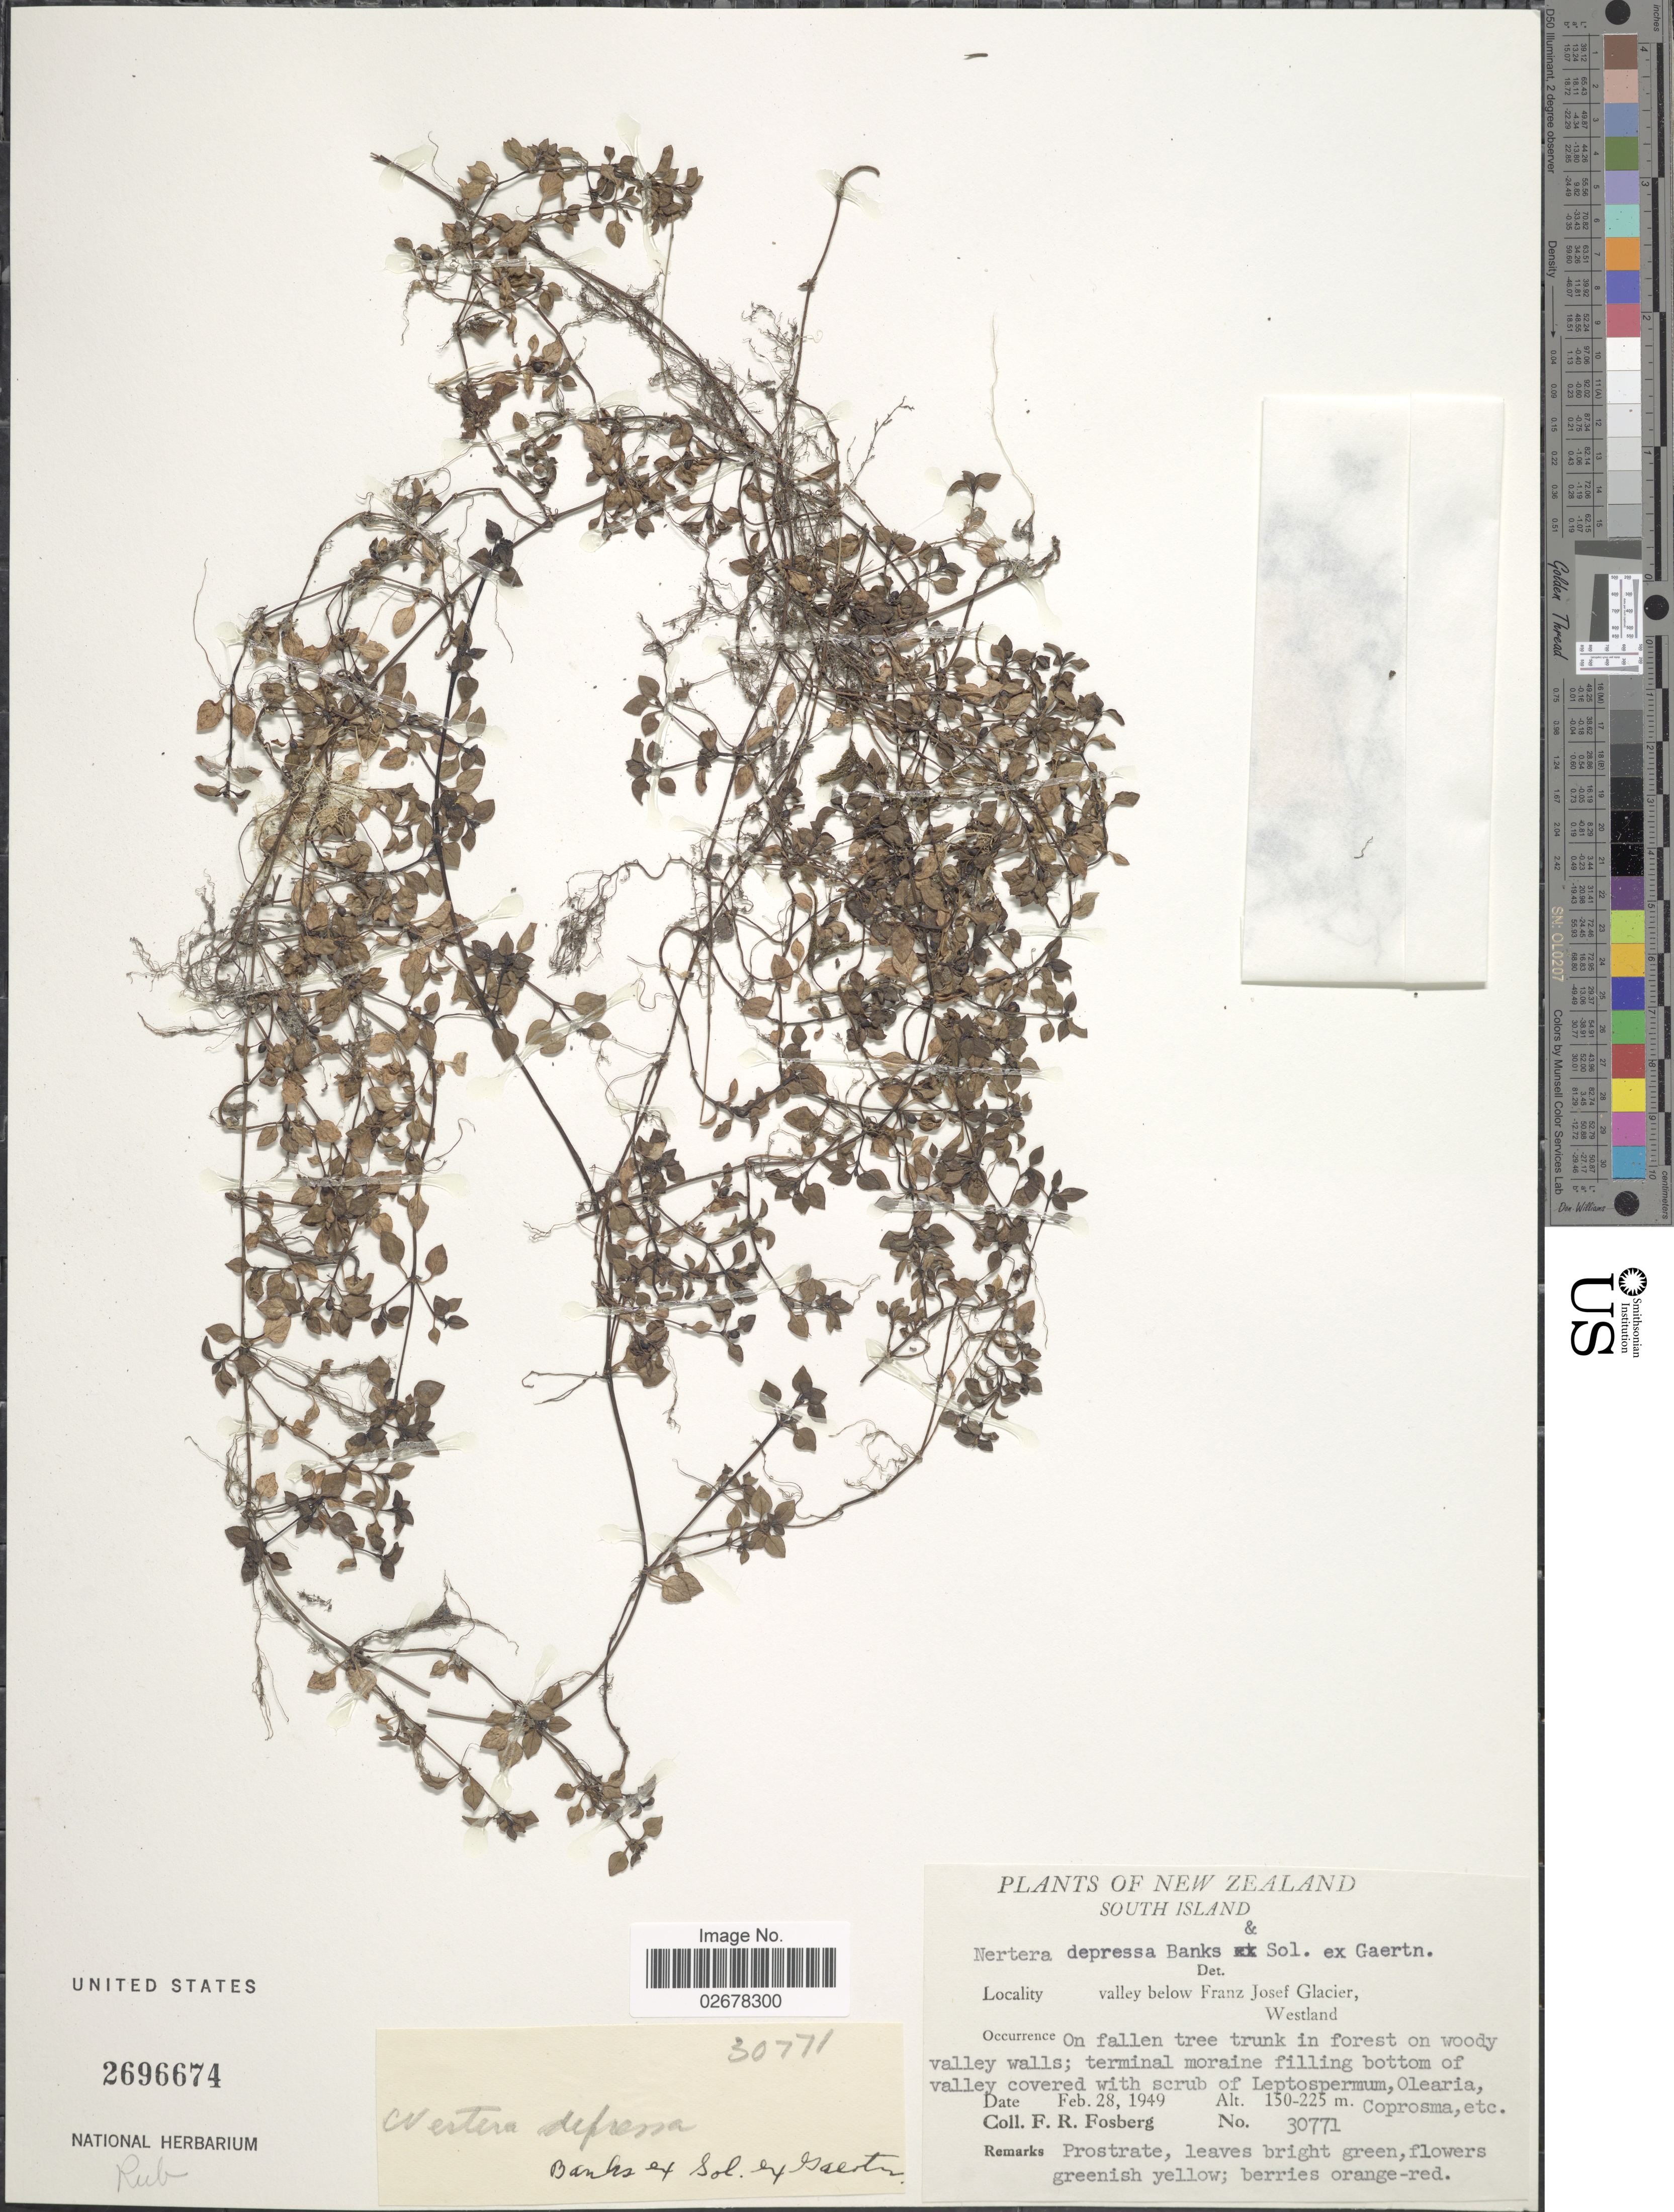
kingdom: Plantae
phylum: Tracheophyta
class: Magnoliopsida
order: Gentianales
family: Rubiaceae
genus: Nertera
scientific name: Nertera depressa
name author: Banks & Sol. ex Gaertn.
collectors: F. R. Fosberg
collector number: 30771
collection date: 1949-02-28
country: New Zealand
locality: South Island, Valley below Franz Josef Glacier, Westland, on woody valley walls.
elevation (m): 150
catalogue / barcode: US 2696674